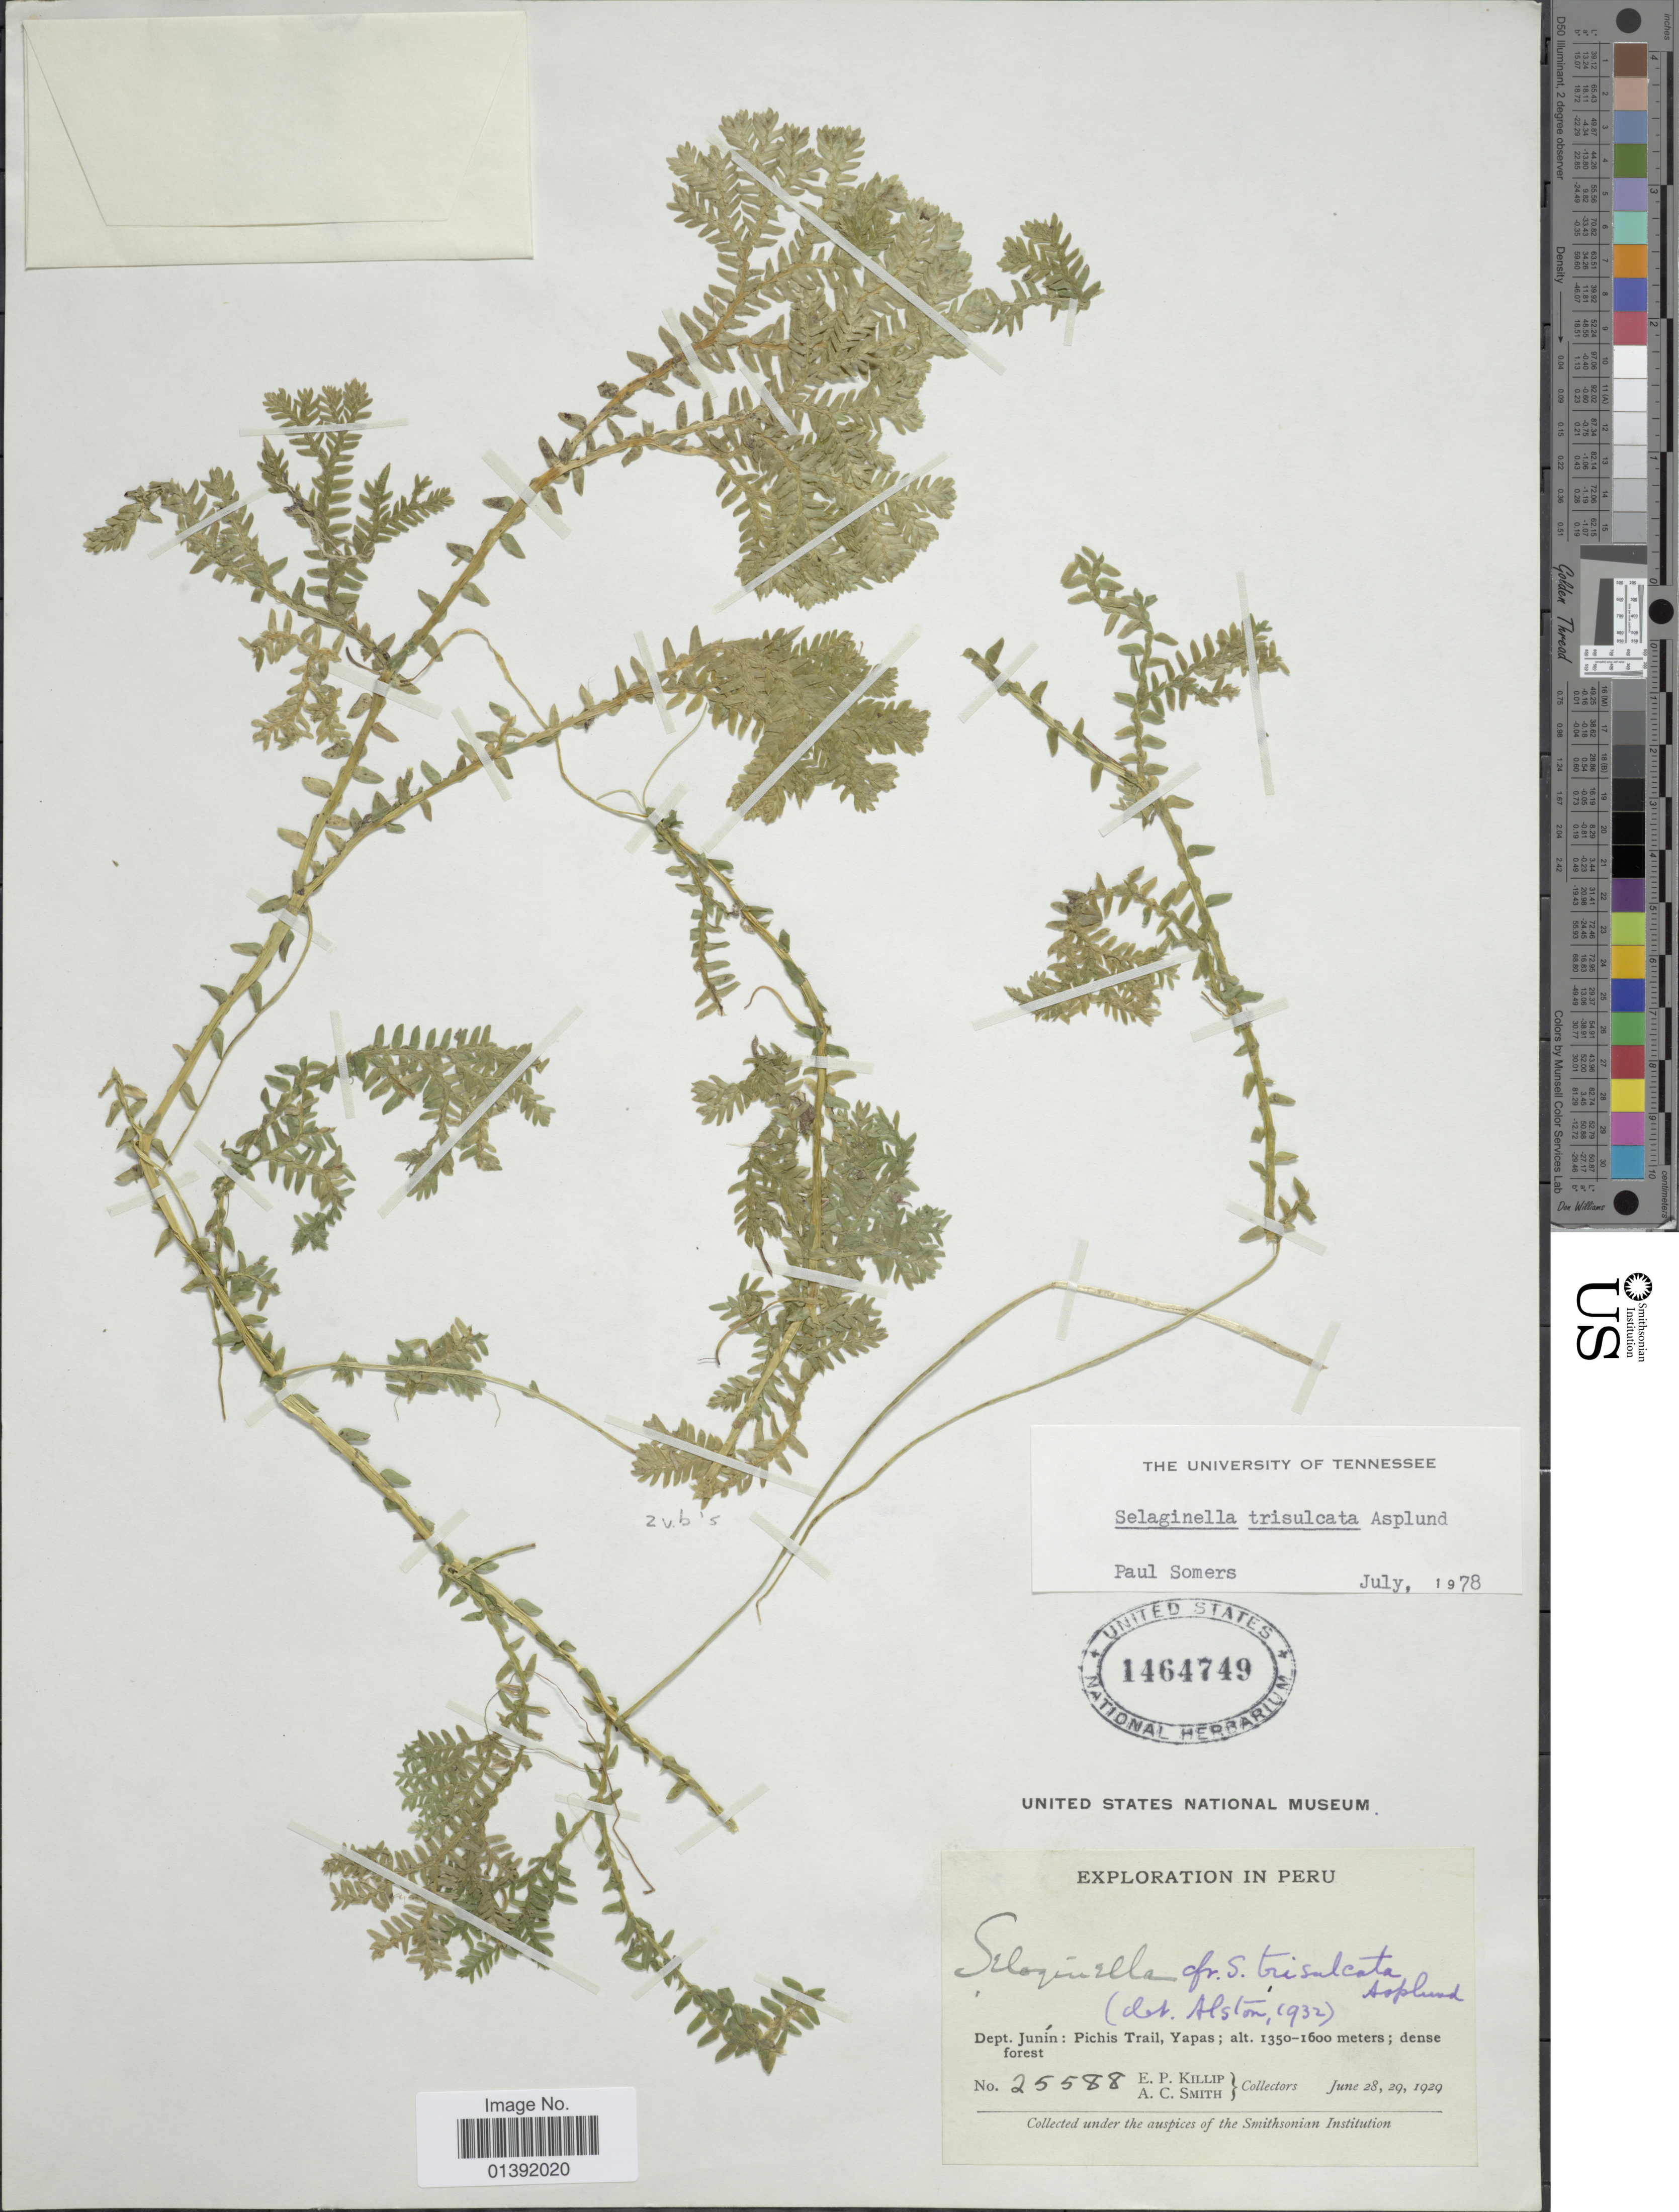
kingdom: Plantae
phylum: Tracheophyta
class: Lycopodiopsida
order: Selaginellales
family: Selaginellaceae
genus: Selaginella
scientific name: Selaginella trisulcata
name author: Aspl.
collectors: E. P. Killip & A. C. Smith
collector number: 25588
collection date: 1929-06-28/1929-06-29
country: Peru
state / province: Junín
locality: Pichis Trail, Yapas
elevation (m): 1350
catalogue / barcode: US 1464749